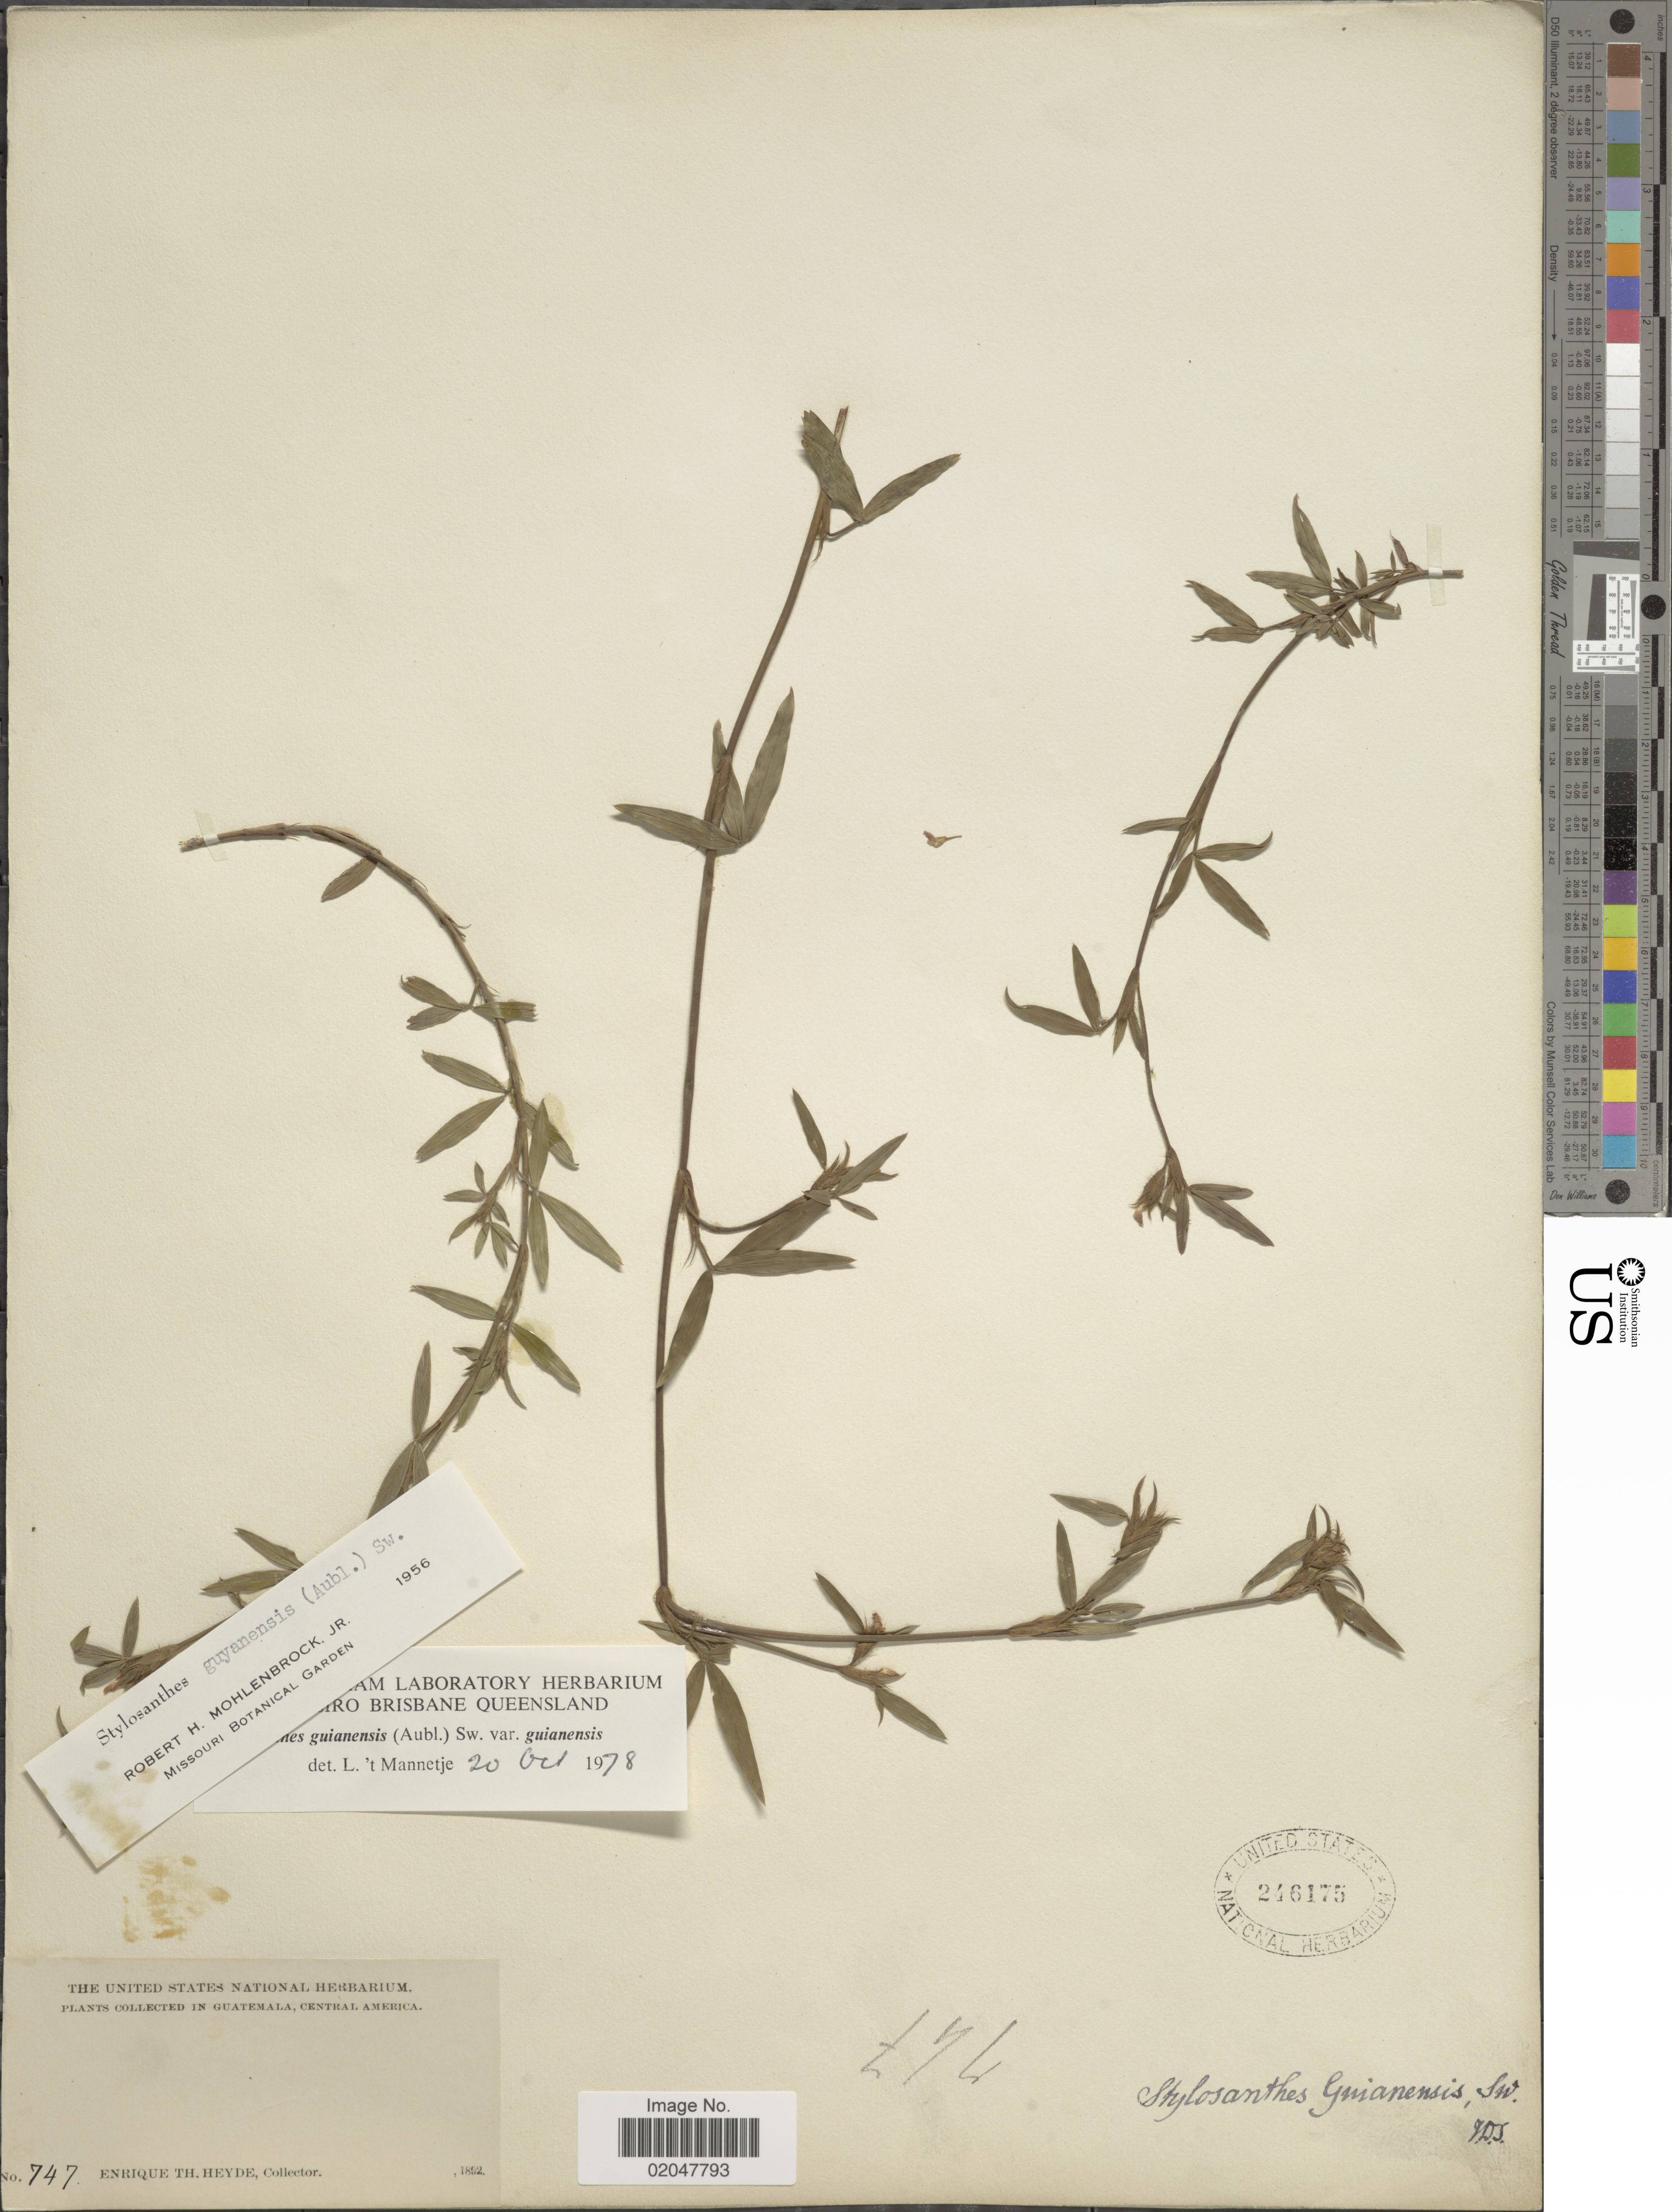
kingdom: Plantae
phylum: Tracheophyta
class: Magnoliopsida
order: Fabales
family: Fabaceae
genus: Stylosanthes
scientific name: Stylosanthes guianensis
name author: (Aubl.) Sw.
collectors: E. T. Heyde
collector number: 747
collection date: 1892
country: Guatemala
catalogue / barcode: US 246175